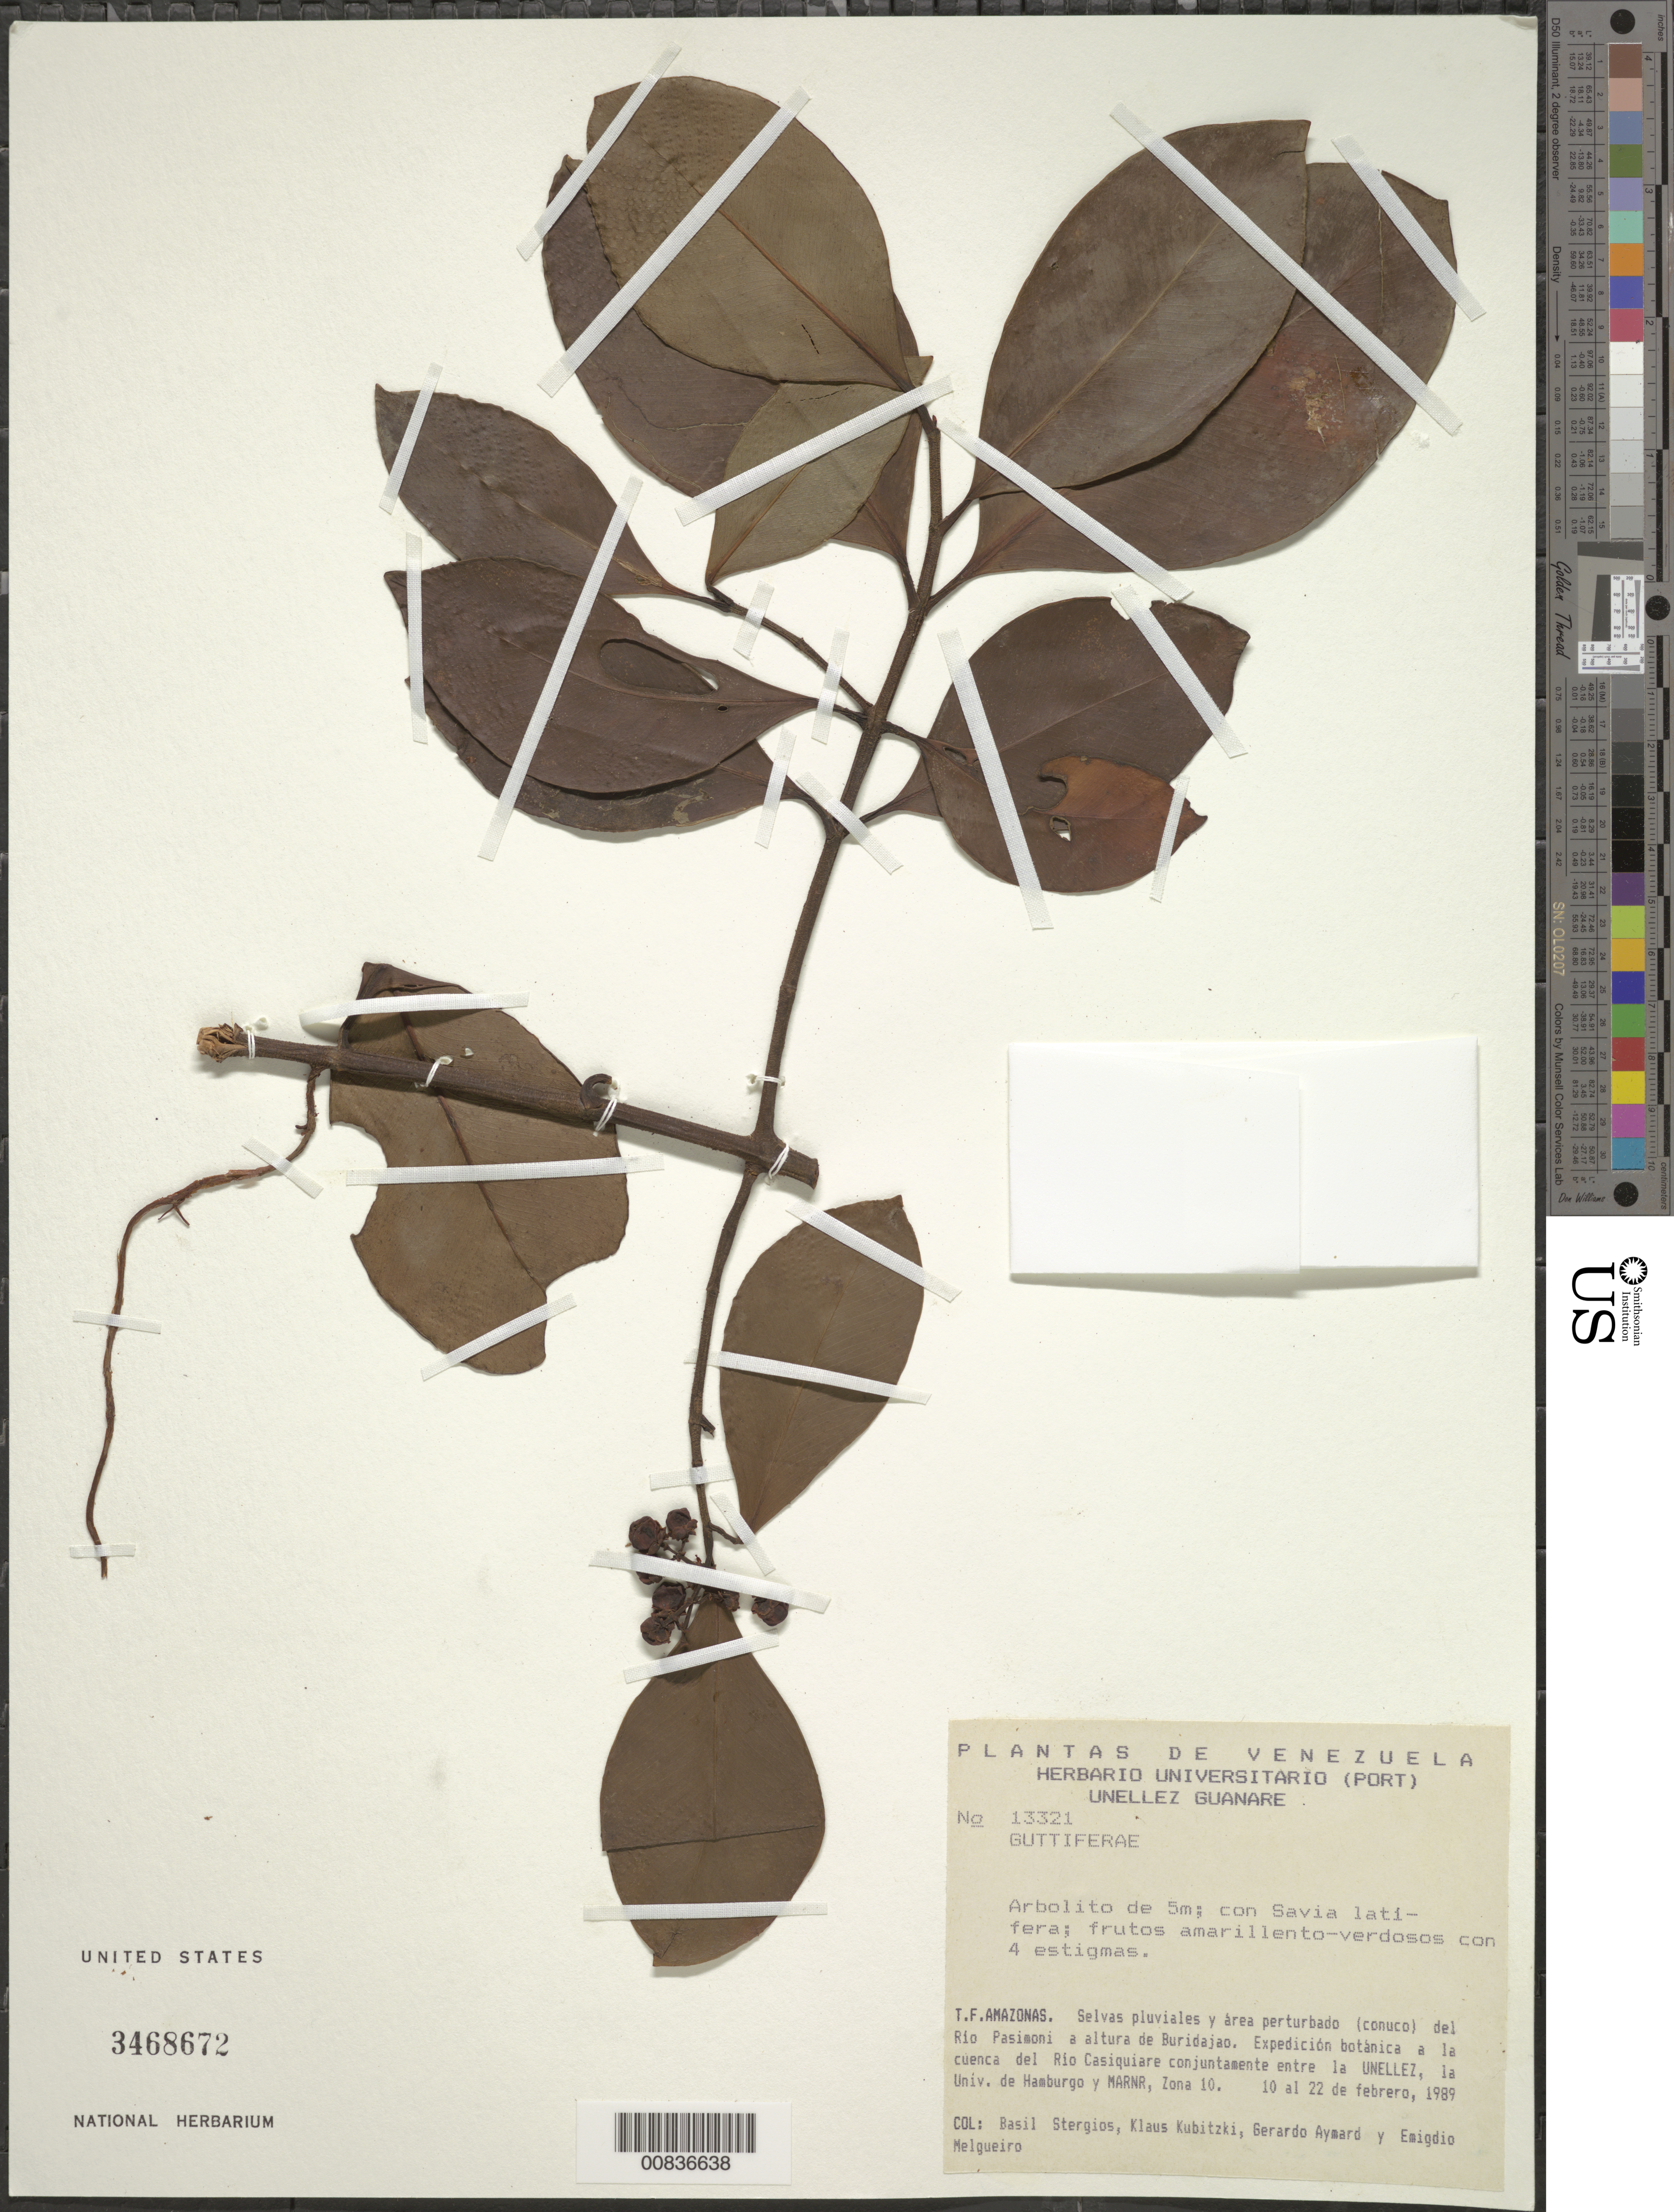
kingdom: Plantae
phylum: Tracheophyta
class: Magnoliopsida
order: Malpighiales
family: Clusiaceae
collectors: B. G. Stergios, K. Kubitzki, G. A. Aymard & E. Melgueiro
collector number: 13321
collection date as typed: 10-Feb-89 to 22-Feb-89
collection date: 1989-02-10/1989-02-22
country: Venezuela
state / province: Amazonas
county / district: Río Negro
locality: Río Casiquiare, Río Pasimoni, a altura de Buridajao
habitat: Selvas pluviales y area perturbado (conuco) del río, with Savia latifera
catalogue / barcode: US 3468672